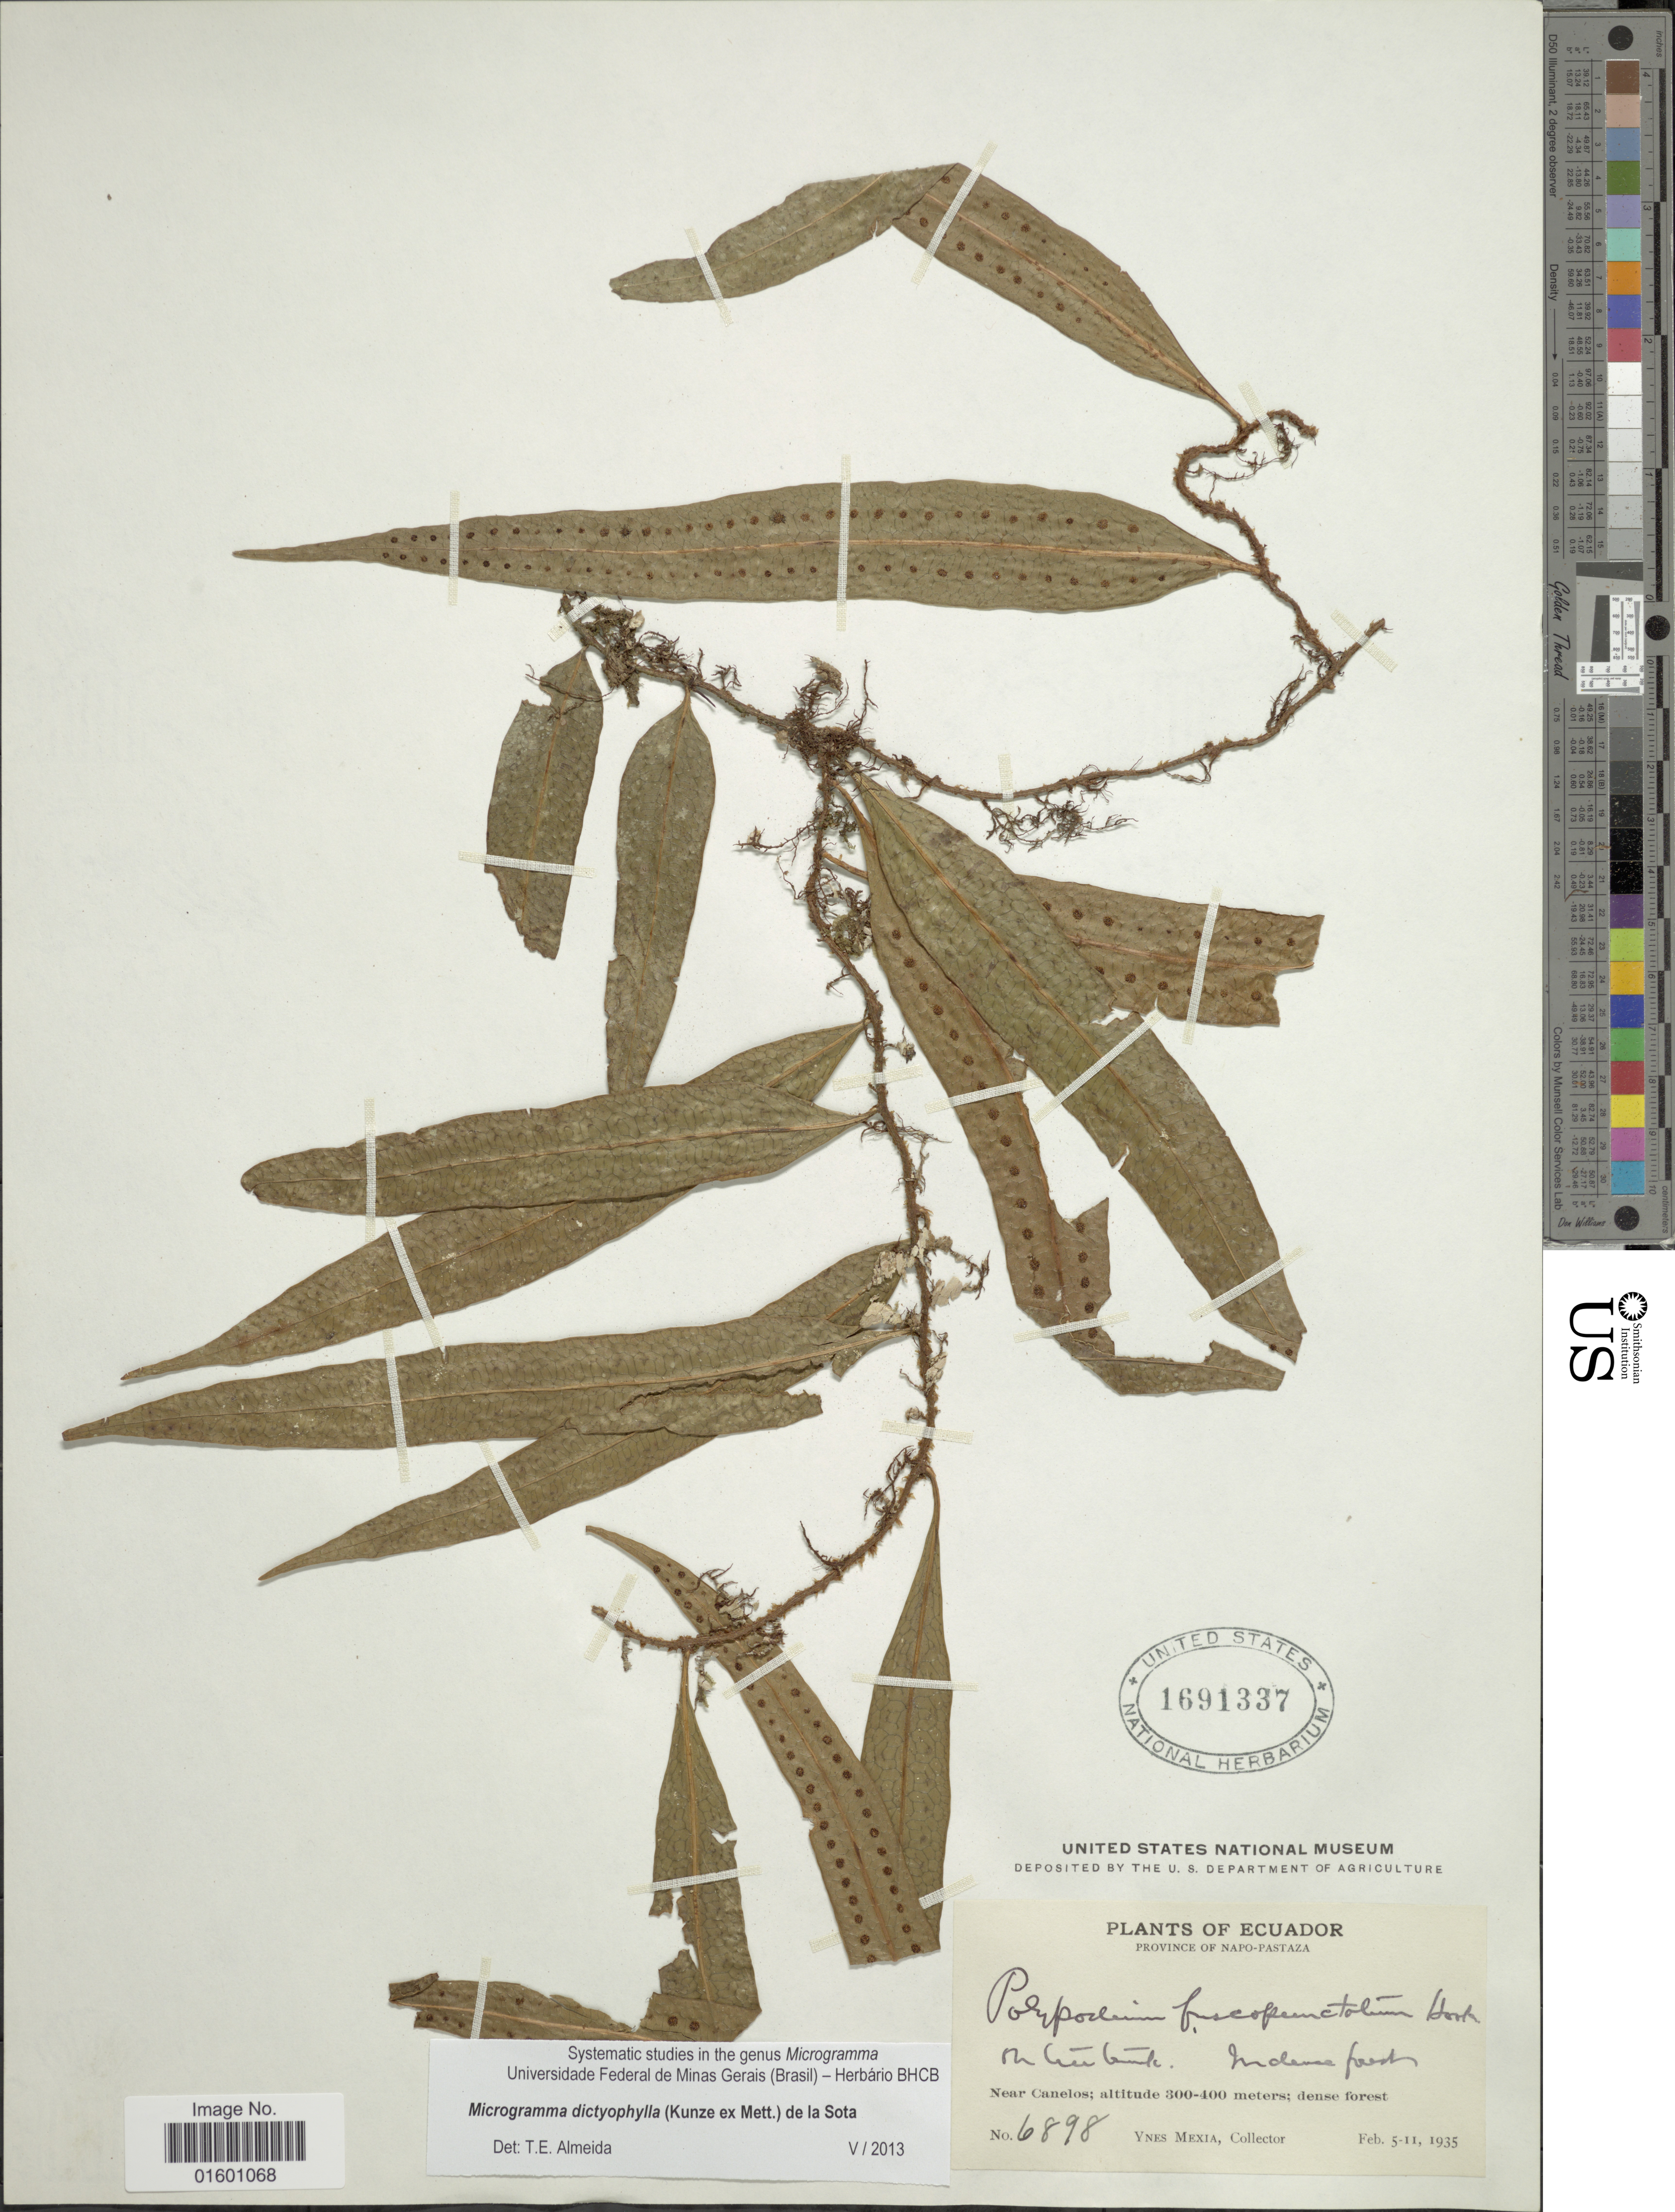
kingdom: Plantae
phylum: Tracheophyta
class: Polypodiopsida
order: Polypodiales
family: Polypodiaceae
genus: Microgramma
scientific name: Microgramma dictyophylla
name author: (Kunze ex Mett.) de la Sota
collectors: Y. Mexia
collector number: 6898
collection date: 1935-02-05/1935-02-11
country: Ecuador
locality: Province Napo-Pastaza, near Canelos, dense forest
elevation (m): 300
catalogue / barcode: US 1691337